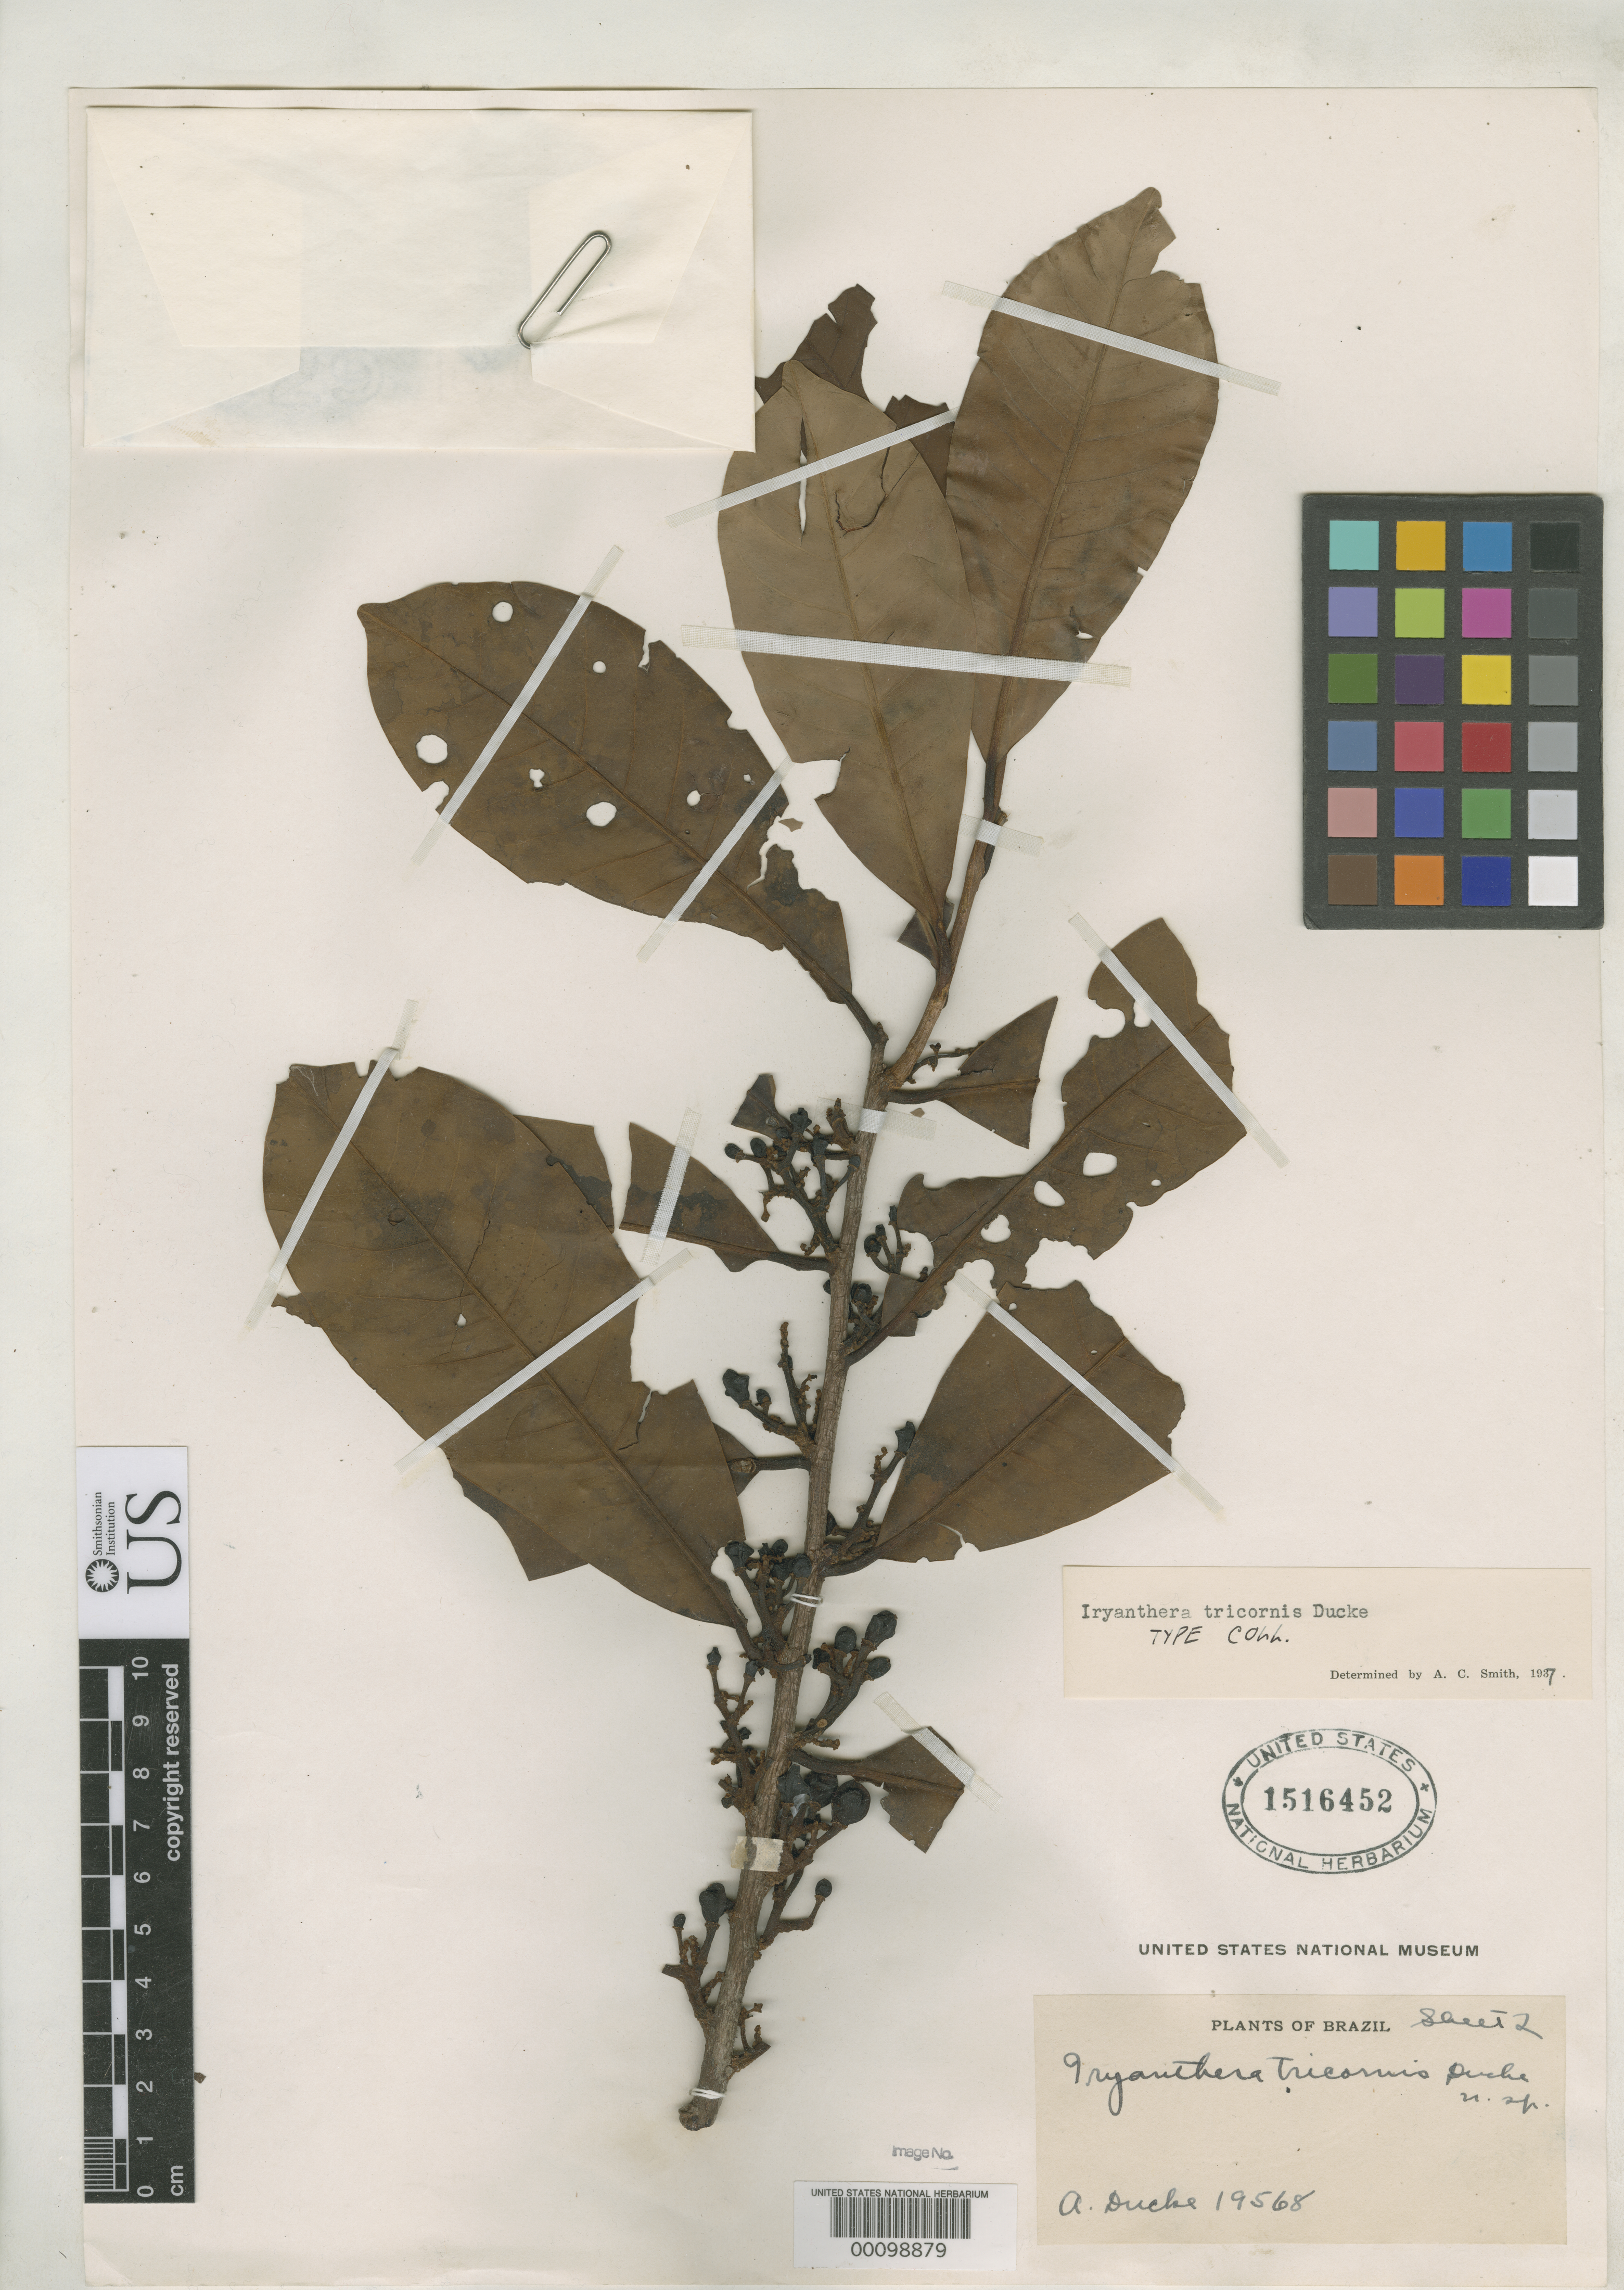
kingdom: Plantae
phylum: Tracheophyta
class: Magnoliopsida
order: Magnoliales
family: Myristicaceae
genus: Iryanthera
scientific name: Iryanthera tricornis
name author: Ducke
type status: Isotype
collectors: A. Ducke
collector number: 19568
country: Brazil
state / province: Amazonas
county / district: São Paulo de Olivença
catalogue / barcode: US 1516452